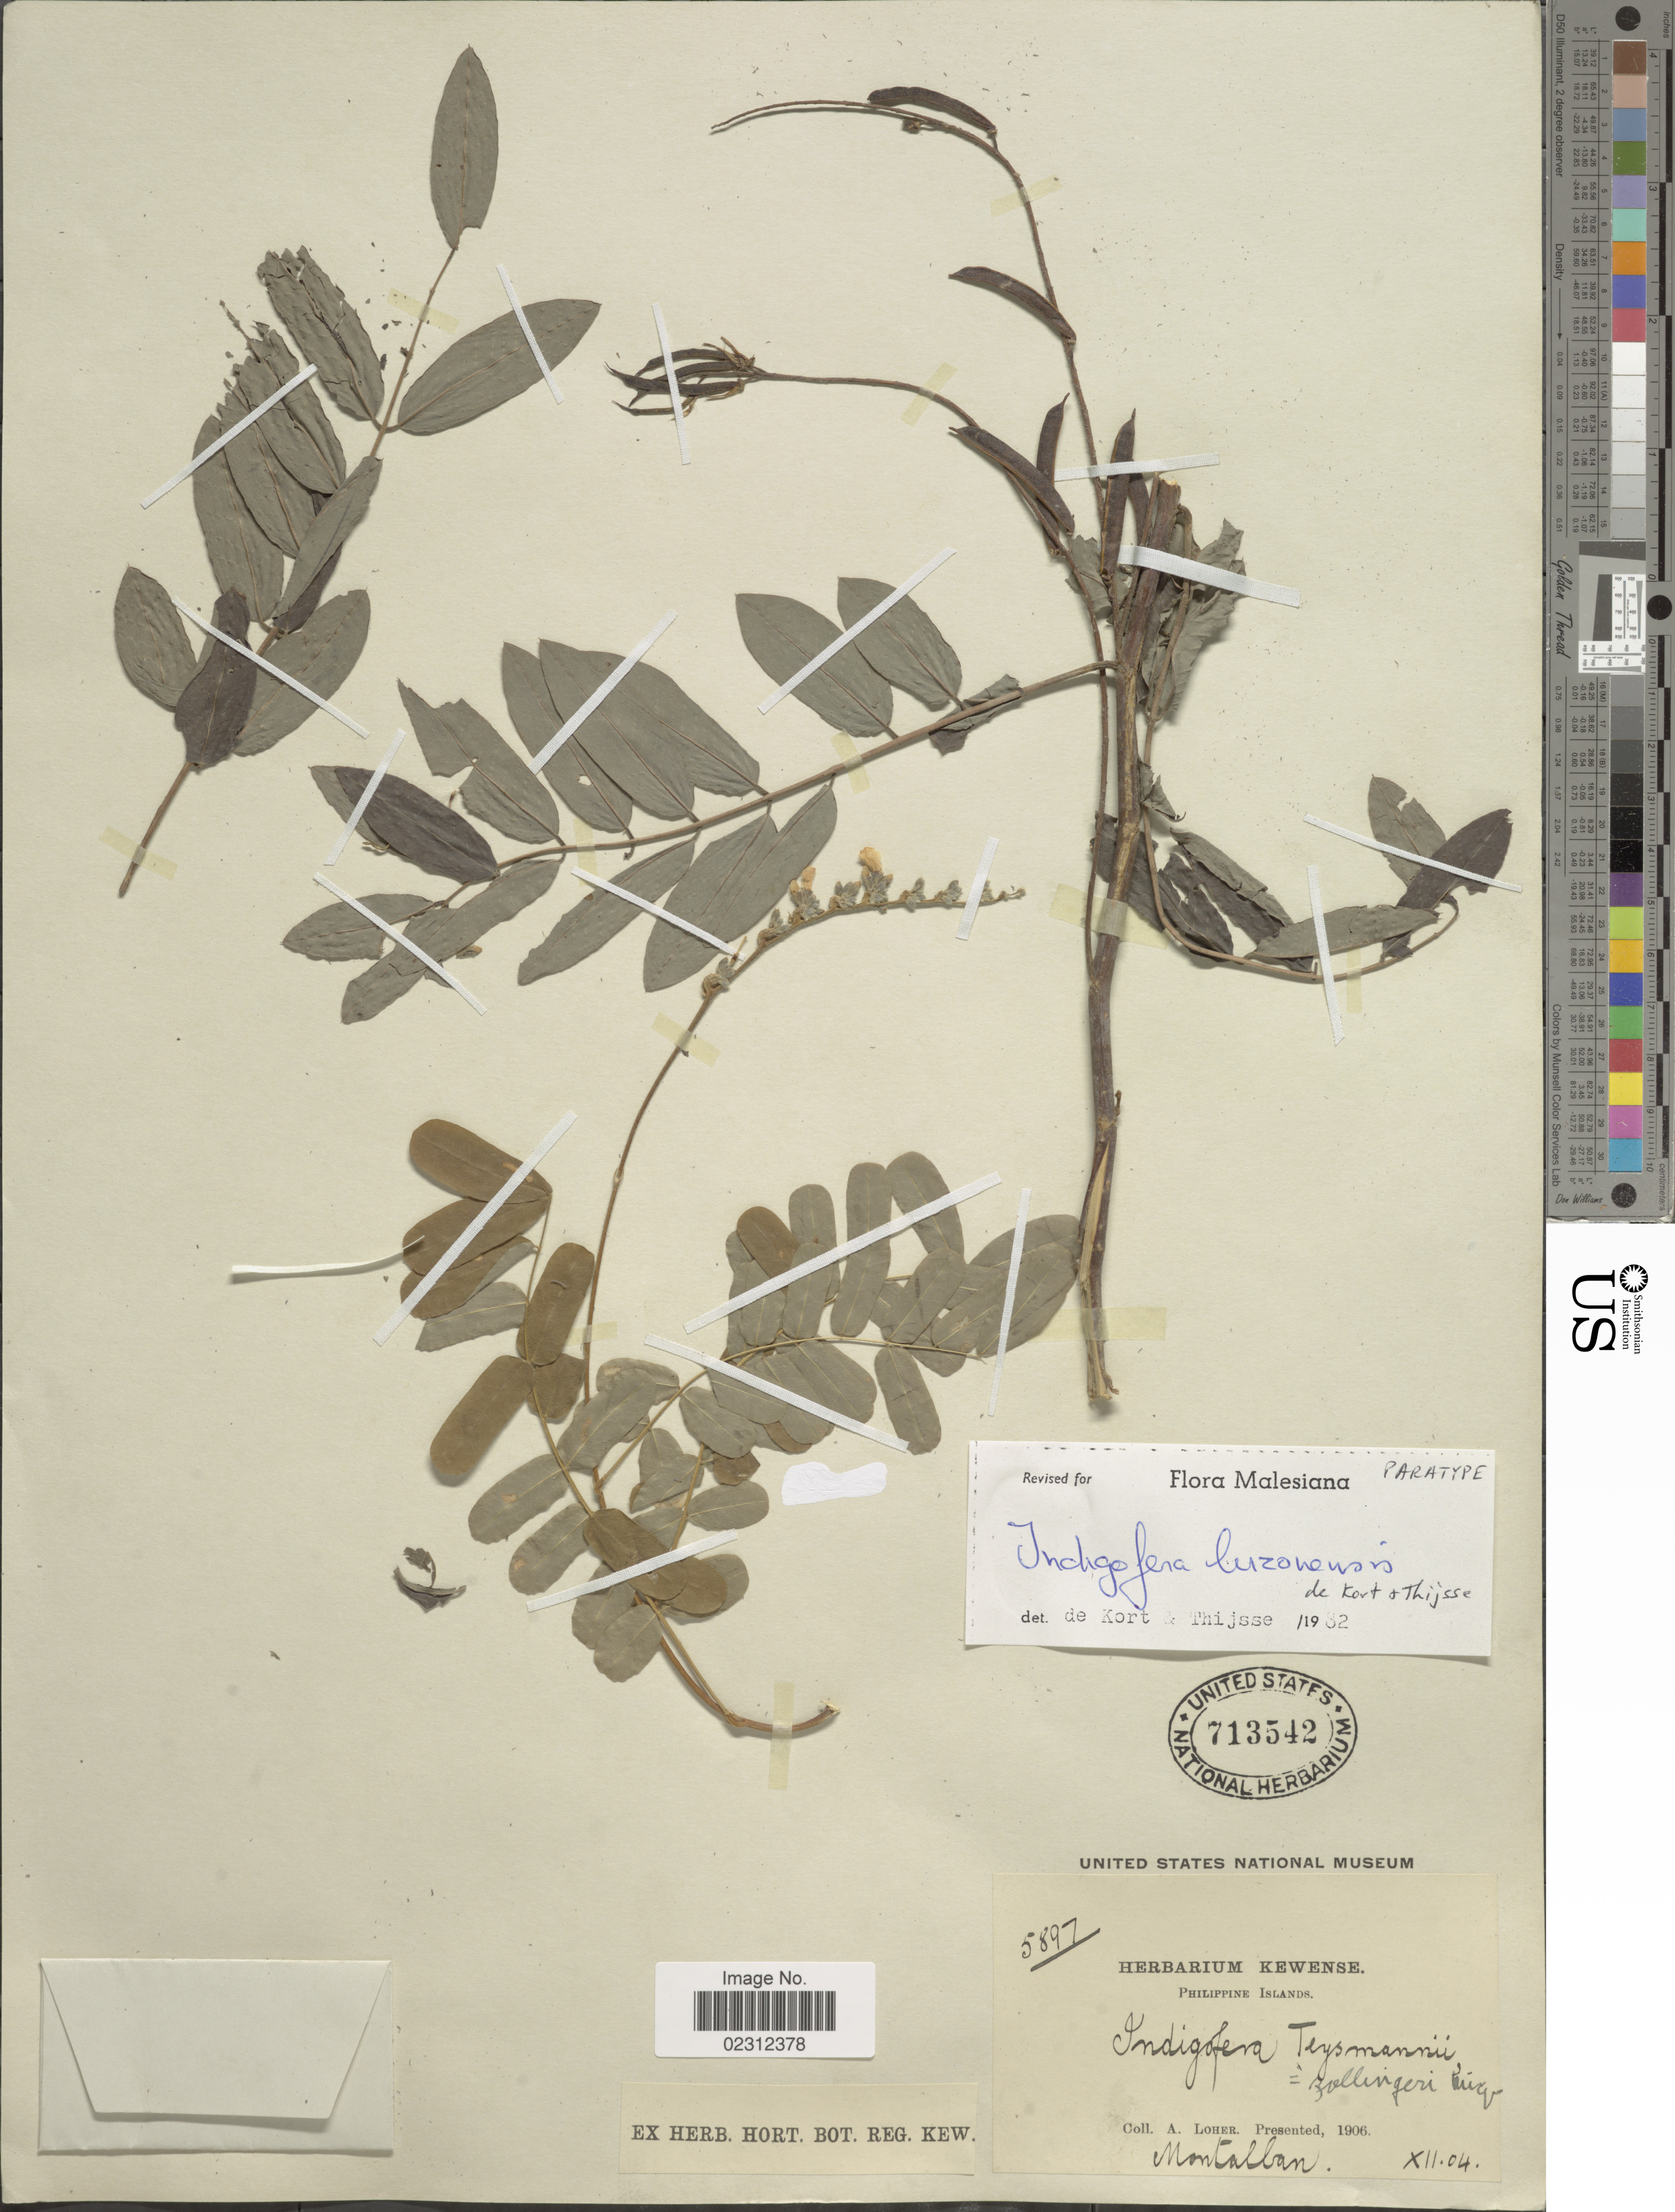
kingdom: Plantae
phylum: Tracheophyta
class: Magnoliopsida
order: Fabales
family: Fabaceae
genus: Indigofera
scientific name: Indigofera luzonensis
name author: de Korte & Thijsse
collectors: A. Loher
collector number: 5897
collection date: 1906-12-04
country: Philippines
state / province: Central Luzon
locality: Montalban (Rizal)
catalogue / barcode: US 713542